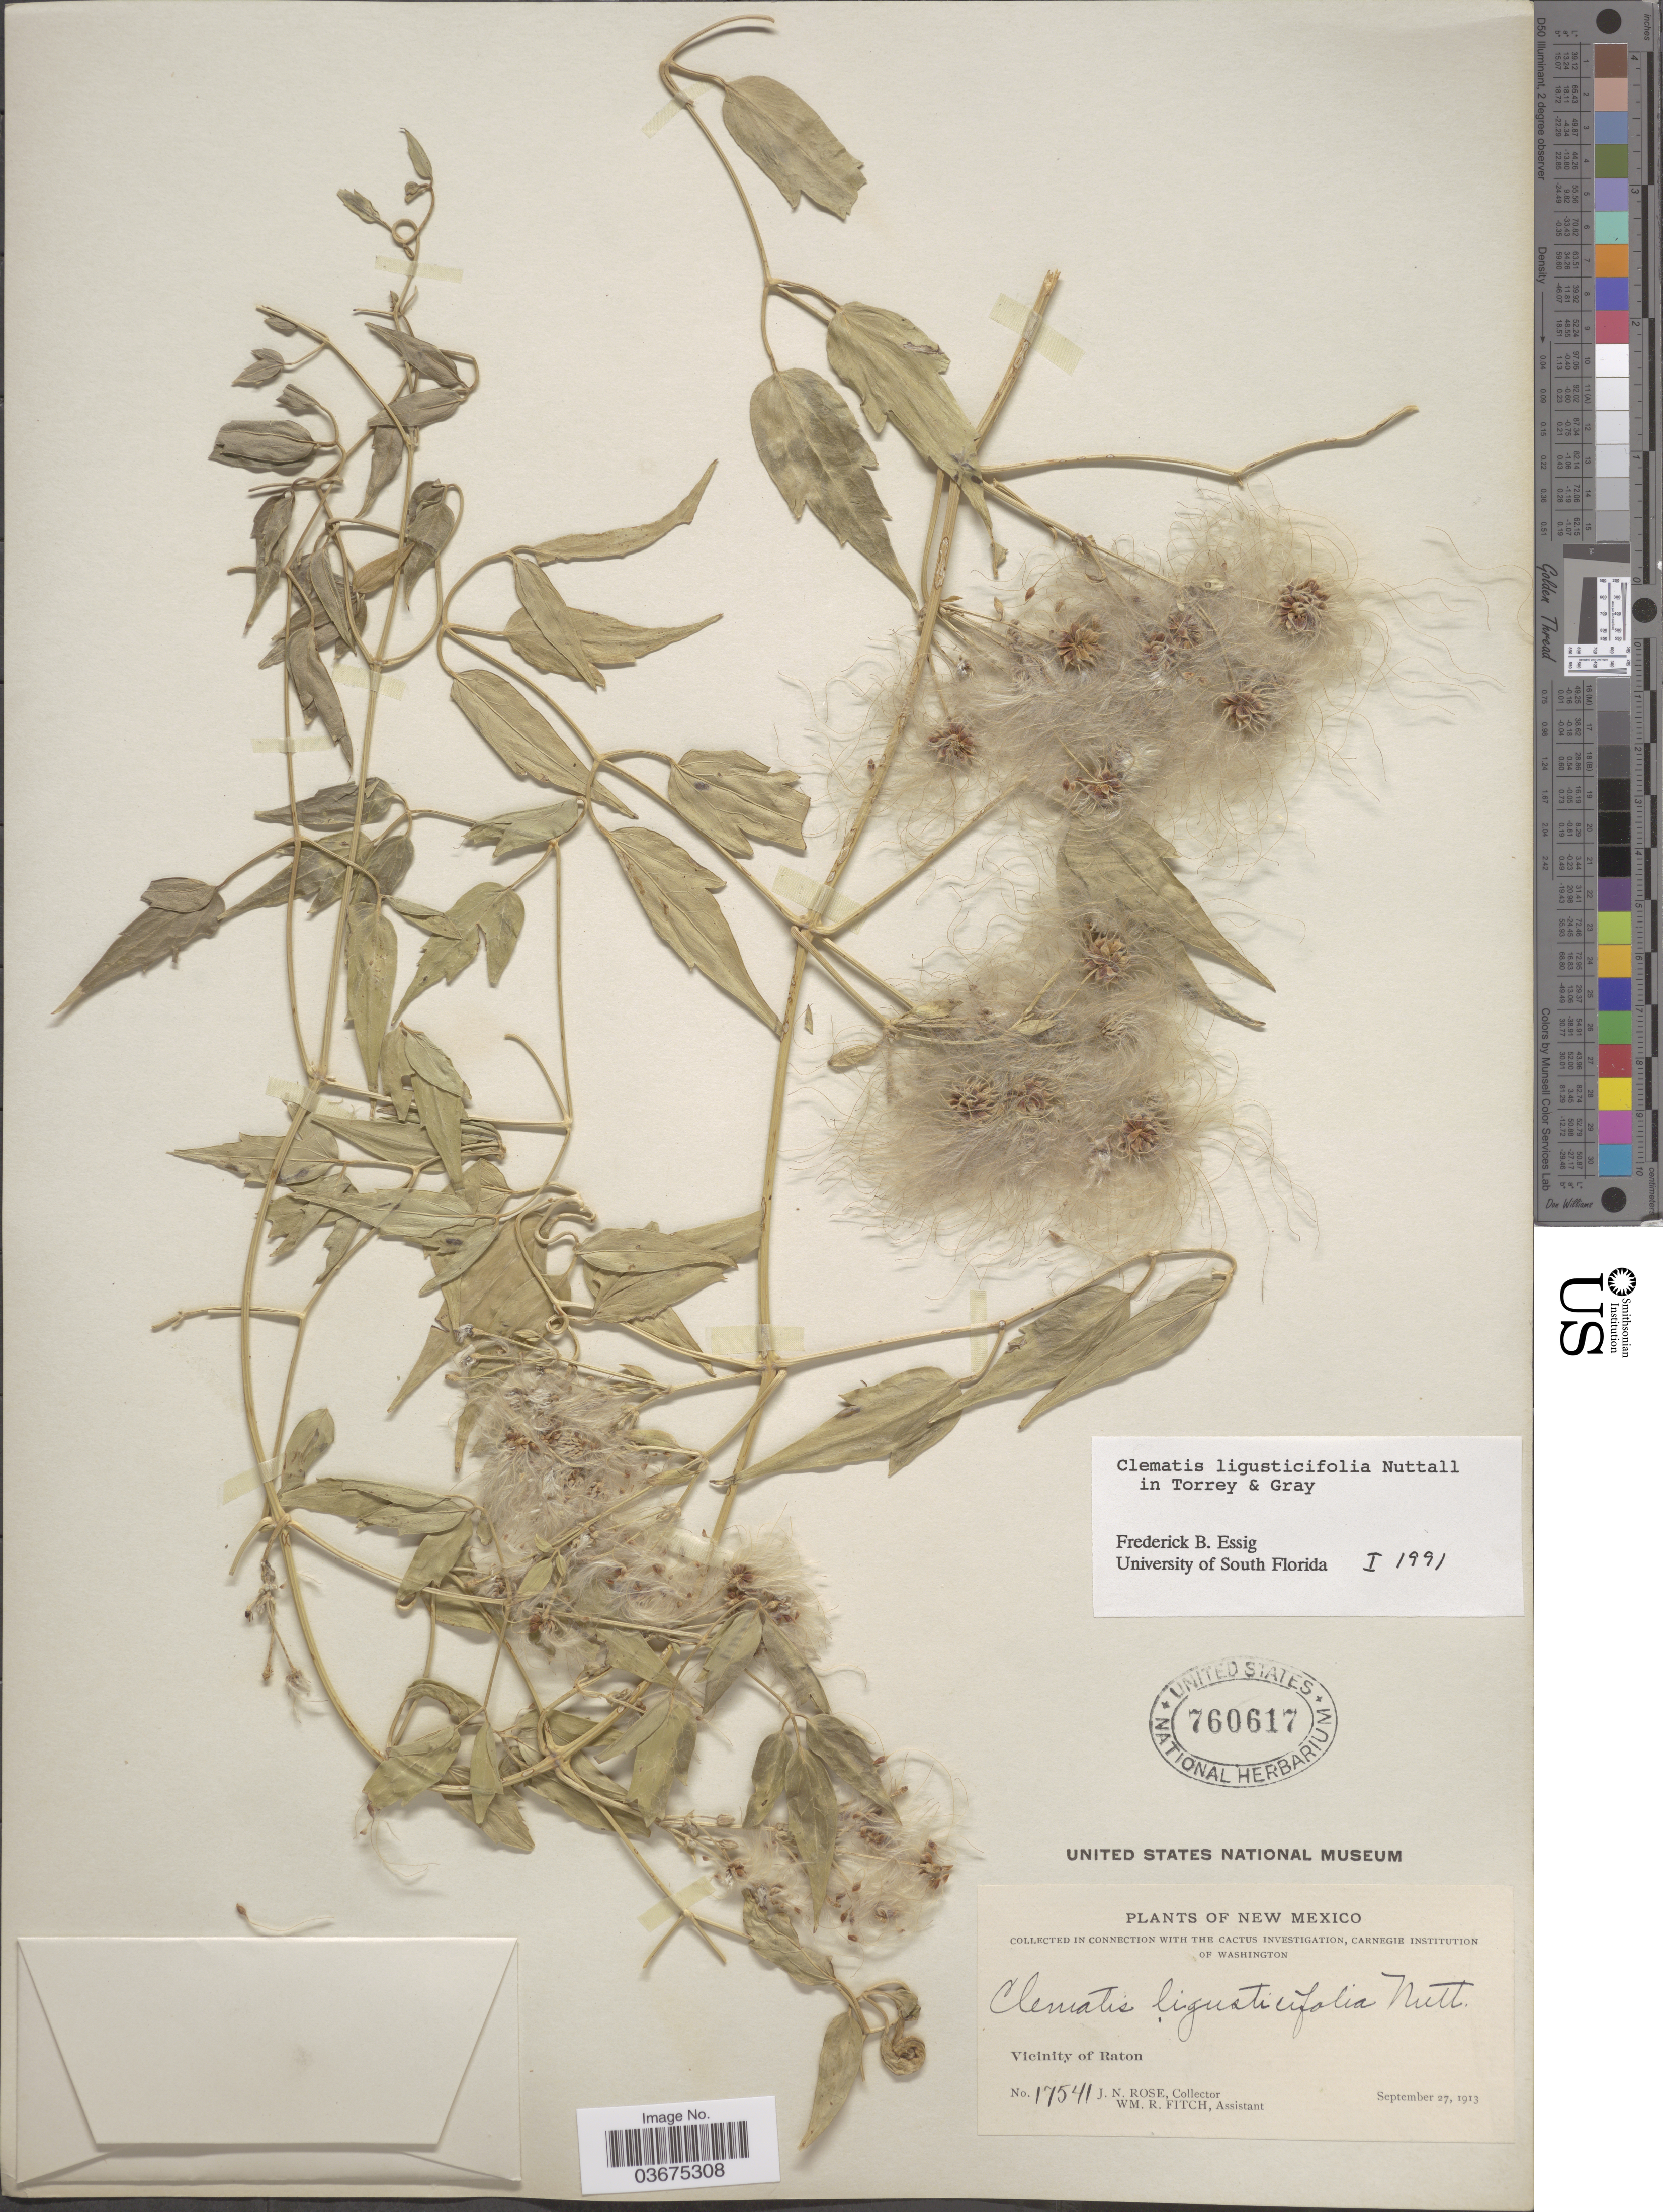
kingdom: Plantae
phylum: Tracheophyta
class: Magnoliopsida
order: Ranunculales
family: Ranunculaceae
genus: Clematis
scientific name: Clematis ligusticifolia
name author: Nutt.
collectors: J. N. Rose & W. R. Fitch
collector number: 17541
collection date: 1913-09-27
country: United States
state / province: New Mexico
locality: Vicinity of Raton.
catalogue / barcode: US 760617